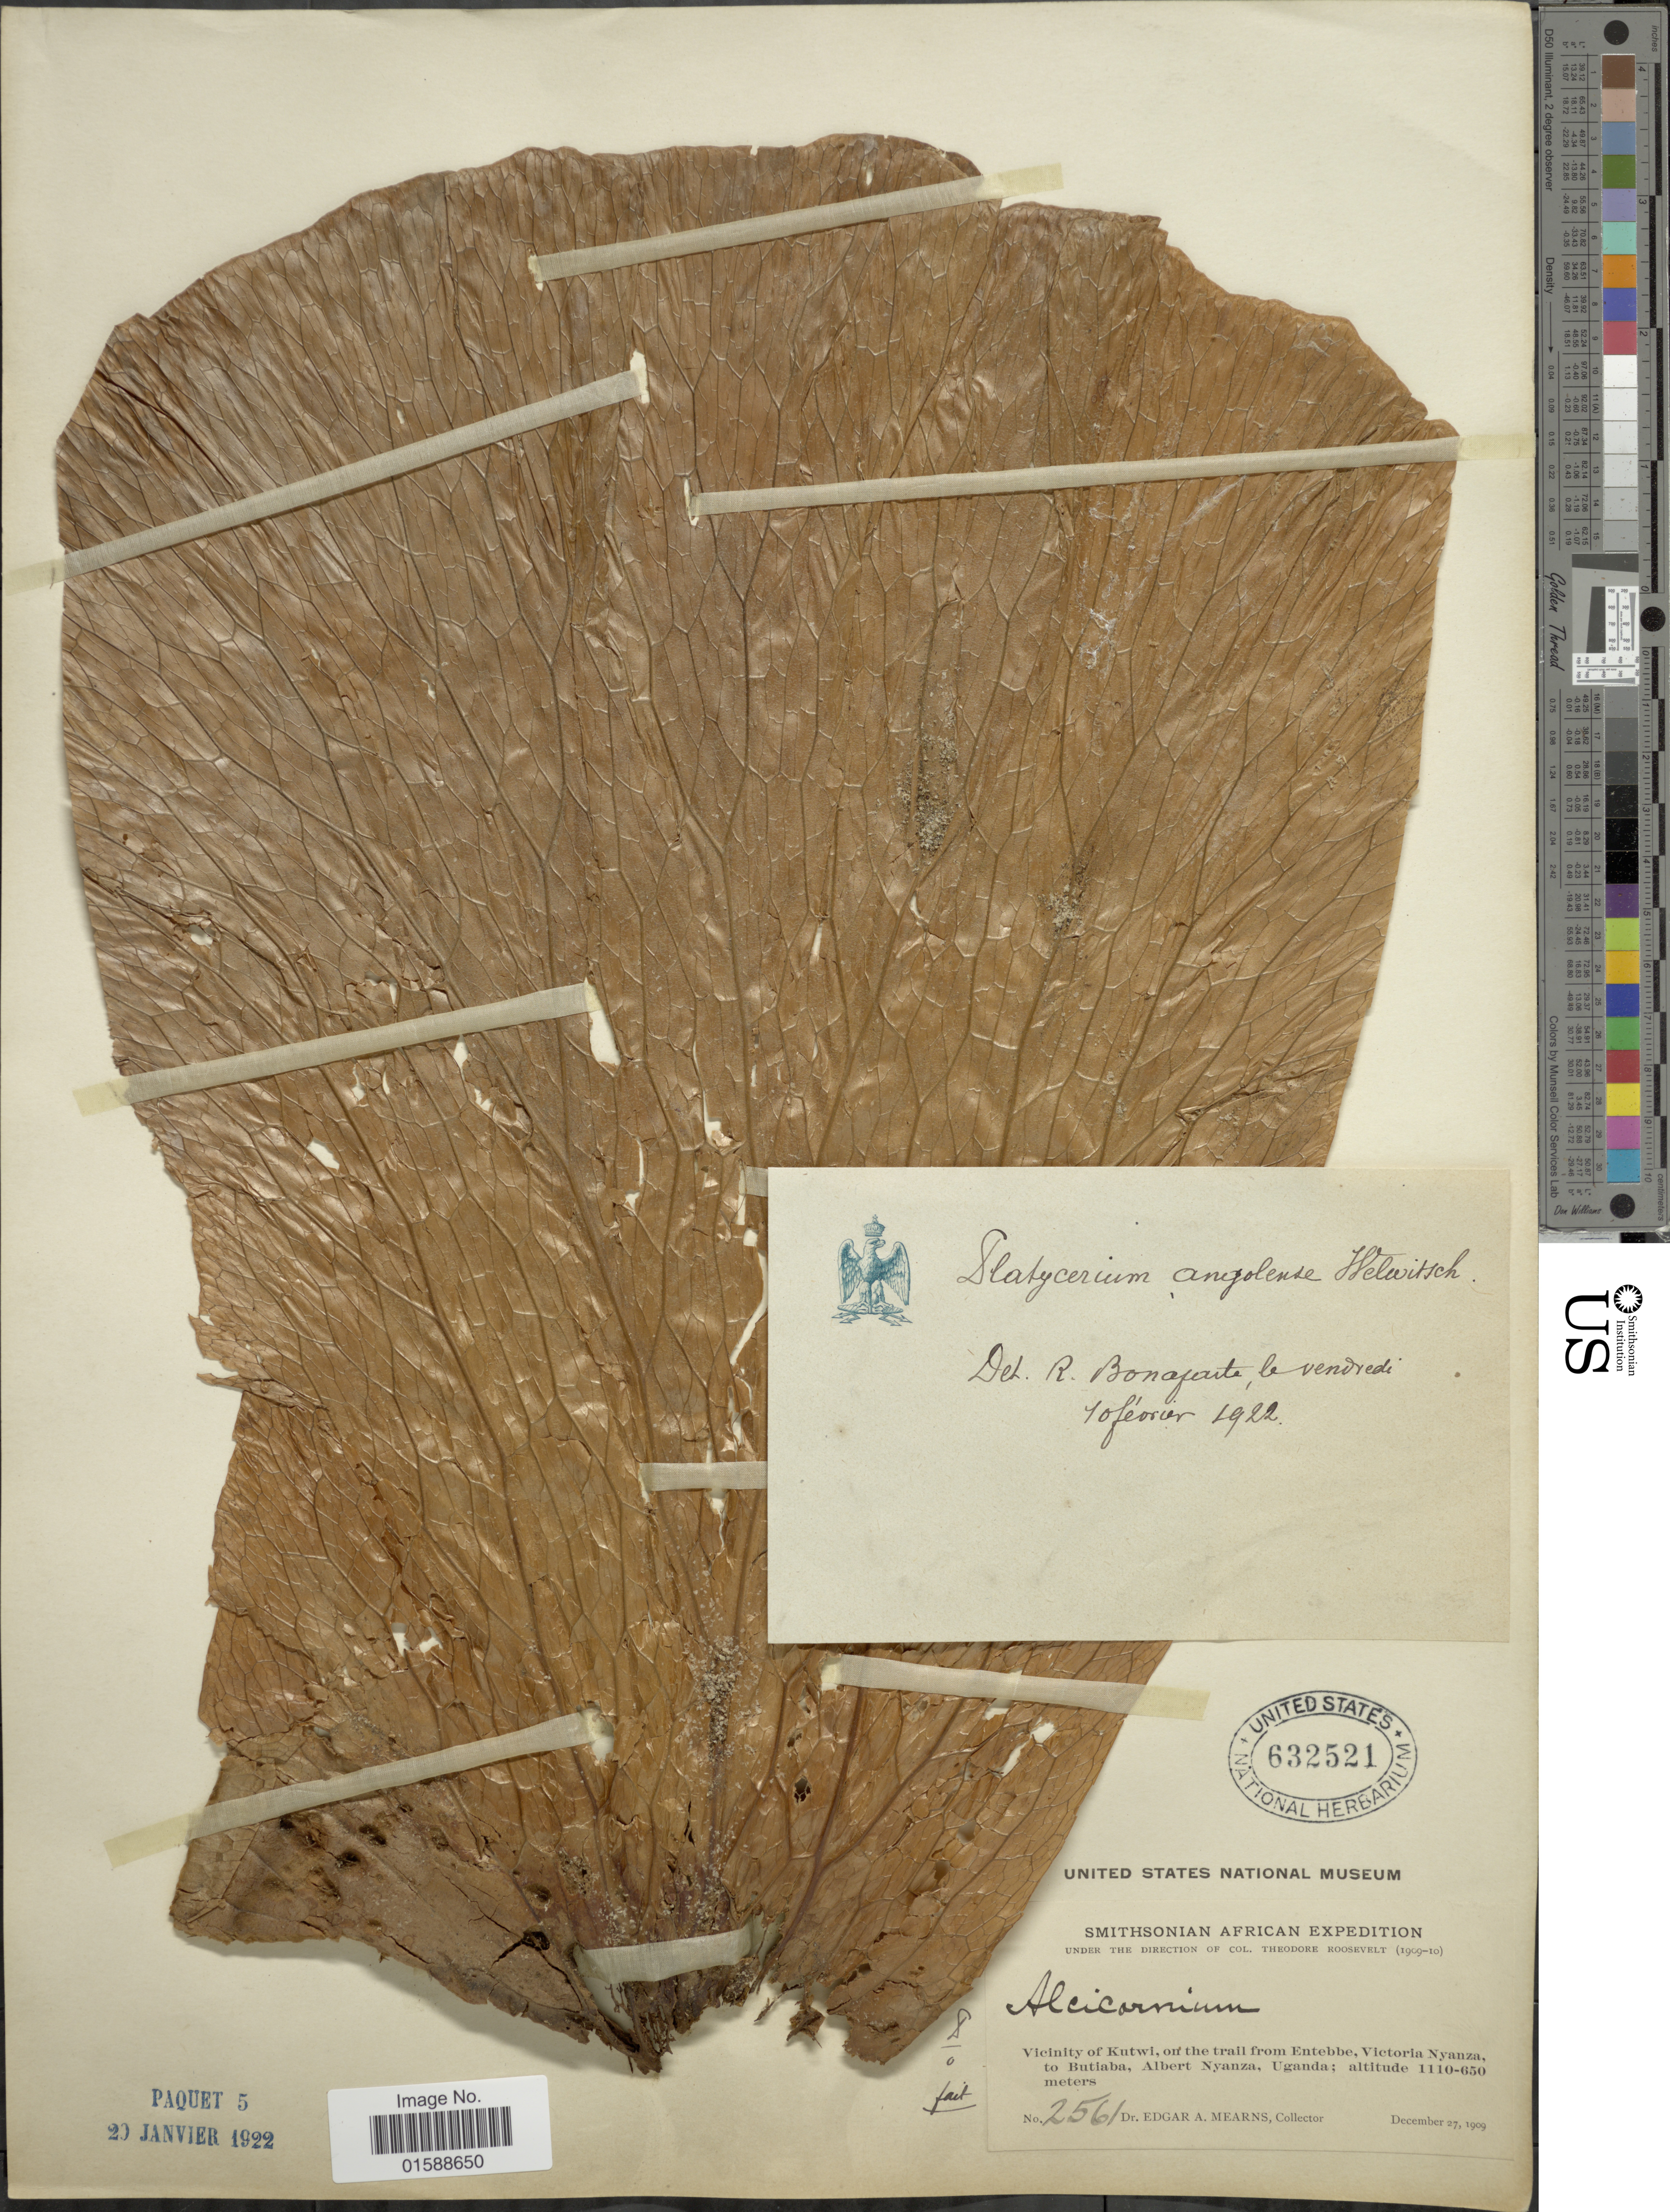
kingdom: Plantae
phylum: Tracheophyta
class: Polypodiopsida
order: Polypodiales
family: Polypodiaceae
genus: Platycerium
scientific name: Platycerium angolense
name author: Welw. ex Baker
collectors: E. A. Mearns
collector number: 2561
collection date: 1909-12-27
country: Uganda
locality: Vicinity of Kutwi, on the trail from Entebbe, Victoria Nyanza, to Butiaba, Albert Nyanza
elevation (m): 650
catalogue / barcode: US 632521